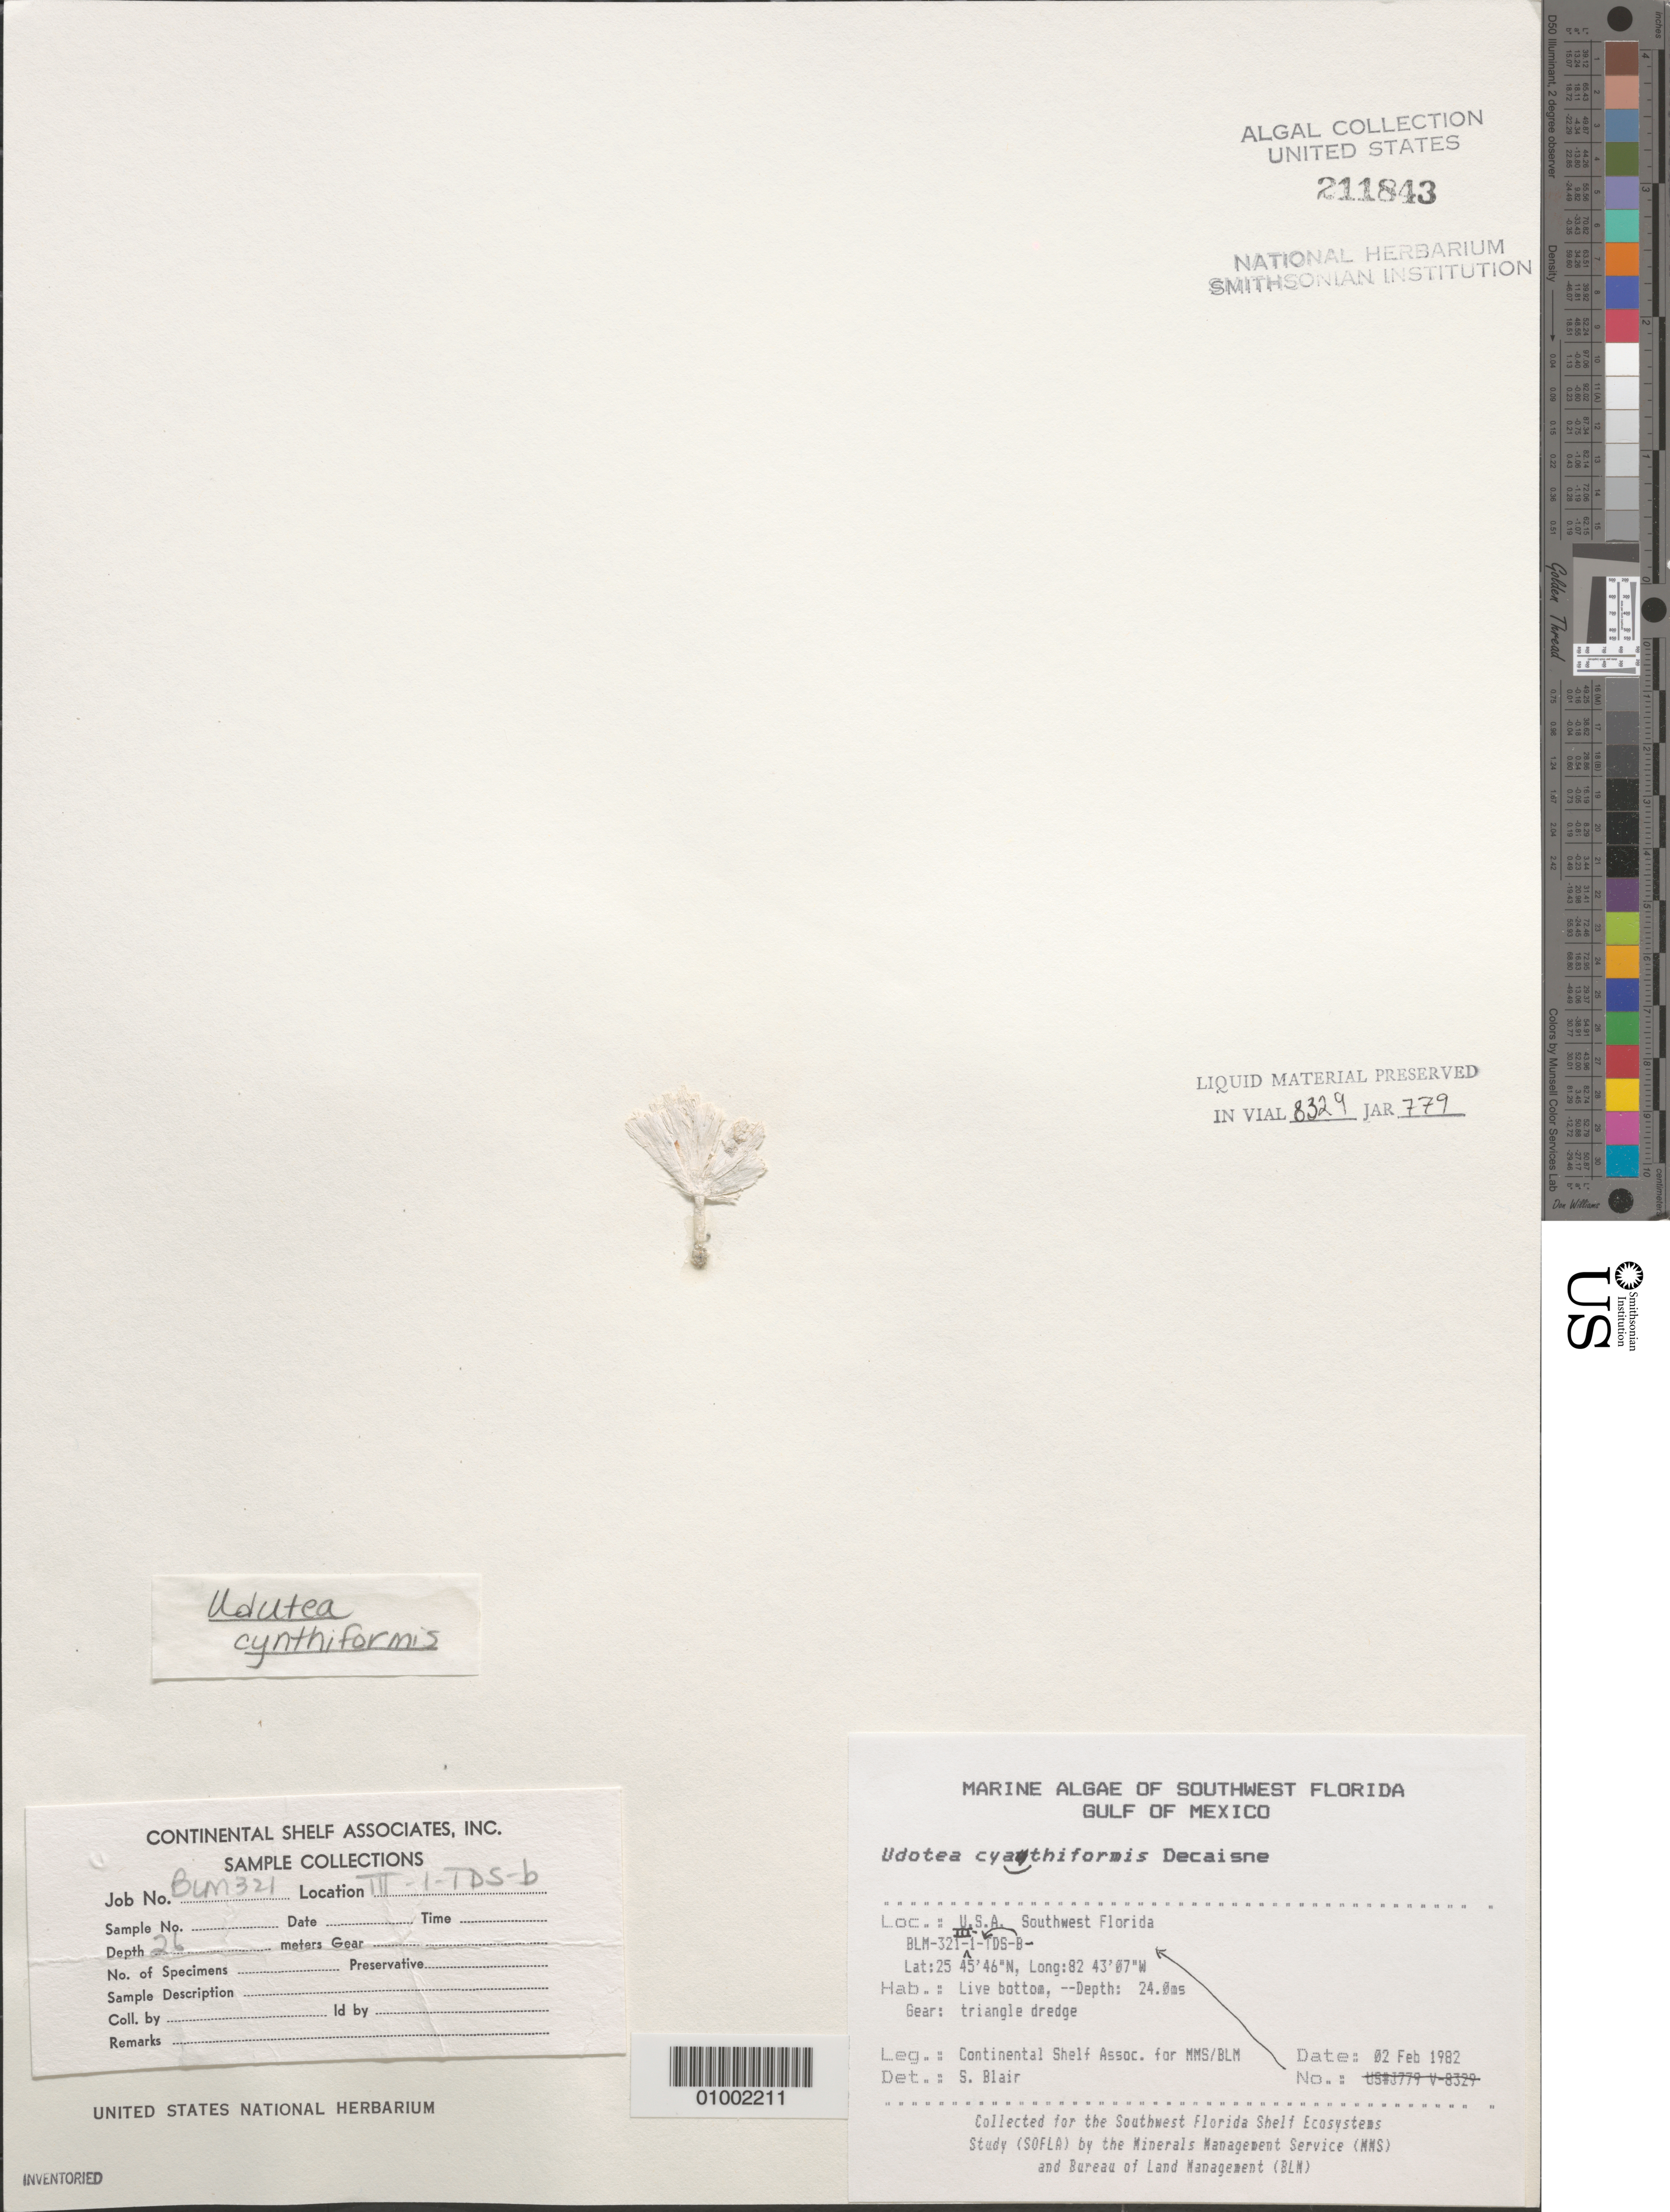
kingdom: Plantae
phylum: Chlorophyta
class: Ulvophyceae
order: Bryopsidales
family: Udoteaceae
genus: Udotea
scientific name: Udotea cyathiformis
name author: Decne.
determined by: Blair, S. M.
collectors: Continental Shelf Associates for the MMS/BLM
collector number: BLM-321-III-1-B-TDS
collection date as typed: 02 Feb 1982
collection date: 1982-02-02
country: United States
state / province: Florida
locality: Gulf of Mexico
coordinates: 26 45'46"N, 82 43'07"W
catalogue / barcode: US 211843